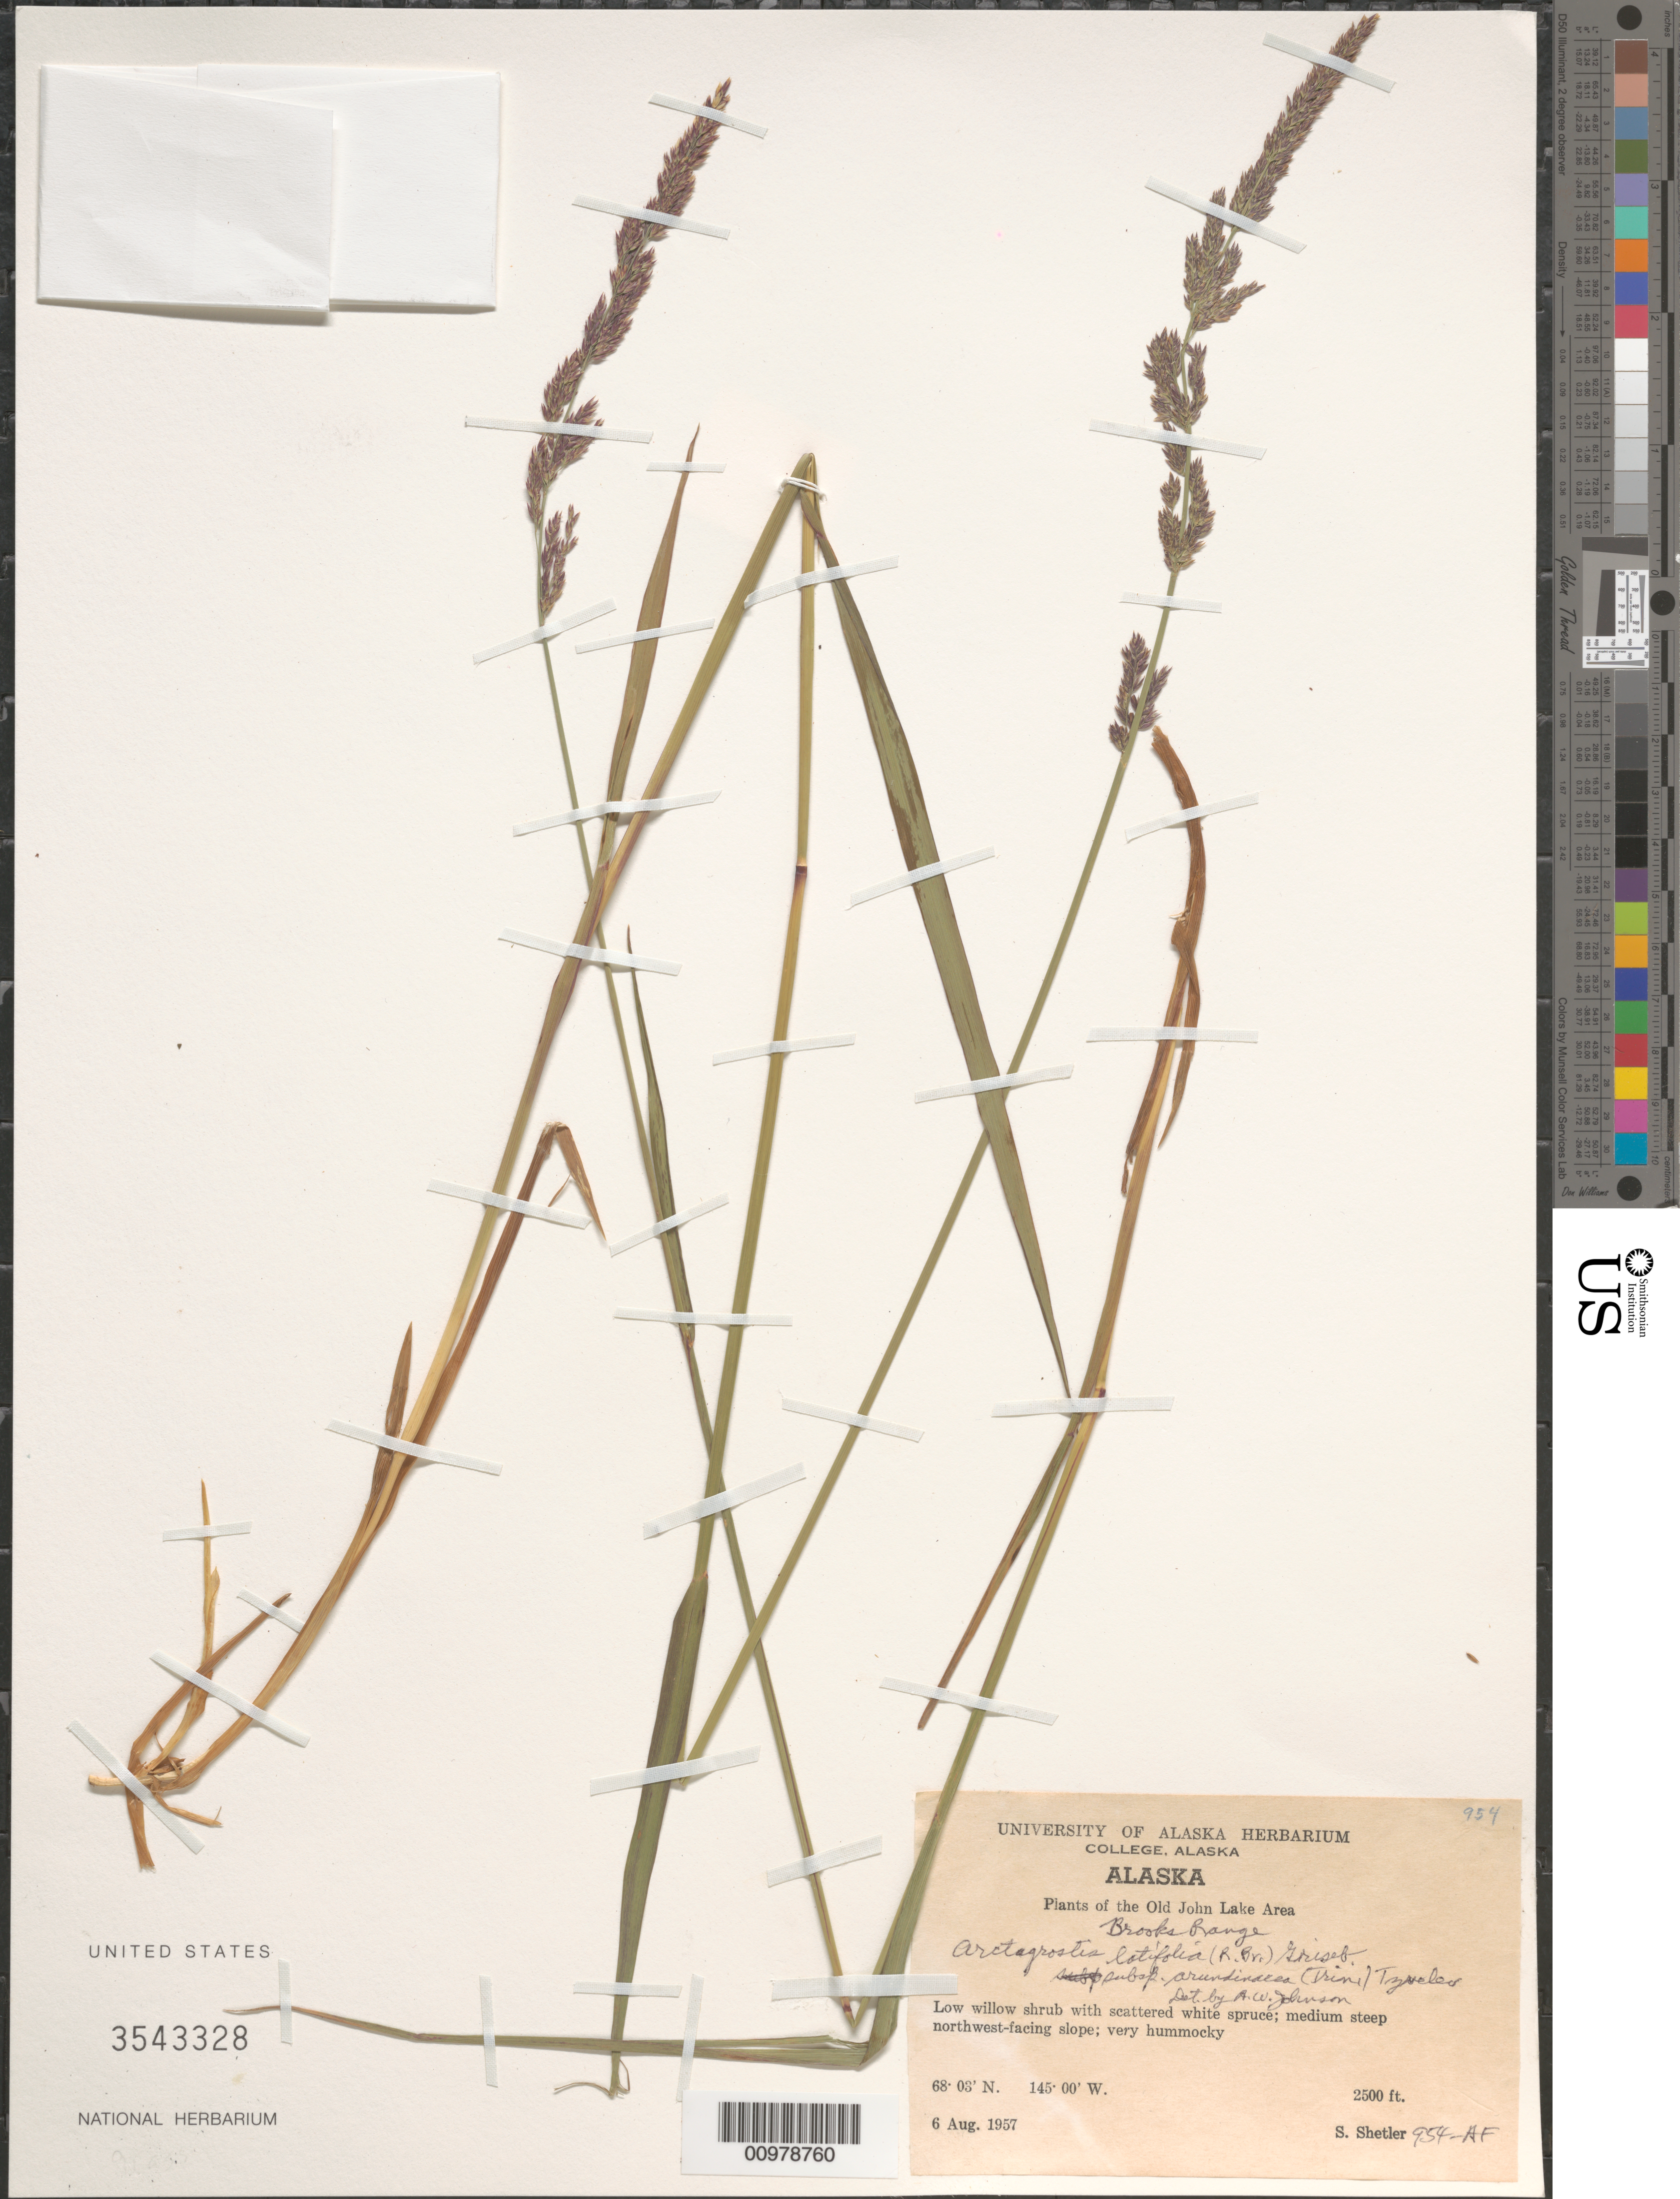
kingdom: Plantae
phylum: Tracheophyta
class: Liliopsida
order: Poales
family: Poaceae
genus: Arctagrostis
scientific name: Arctagrostis latifolia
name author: (R. Br.) Griseb.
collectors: S. Shetler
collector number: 954-AF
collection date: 1957-08-06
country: United States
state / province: Alaska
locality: The Old John Lake Area. Brooks Range. Medium steep northwest-facing slope.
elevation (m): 762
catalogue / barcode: US 3543328